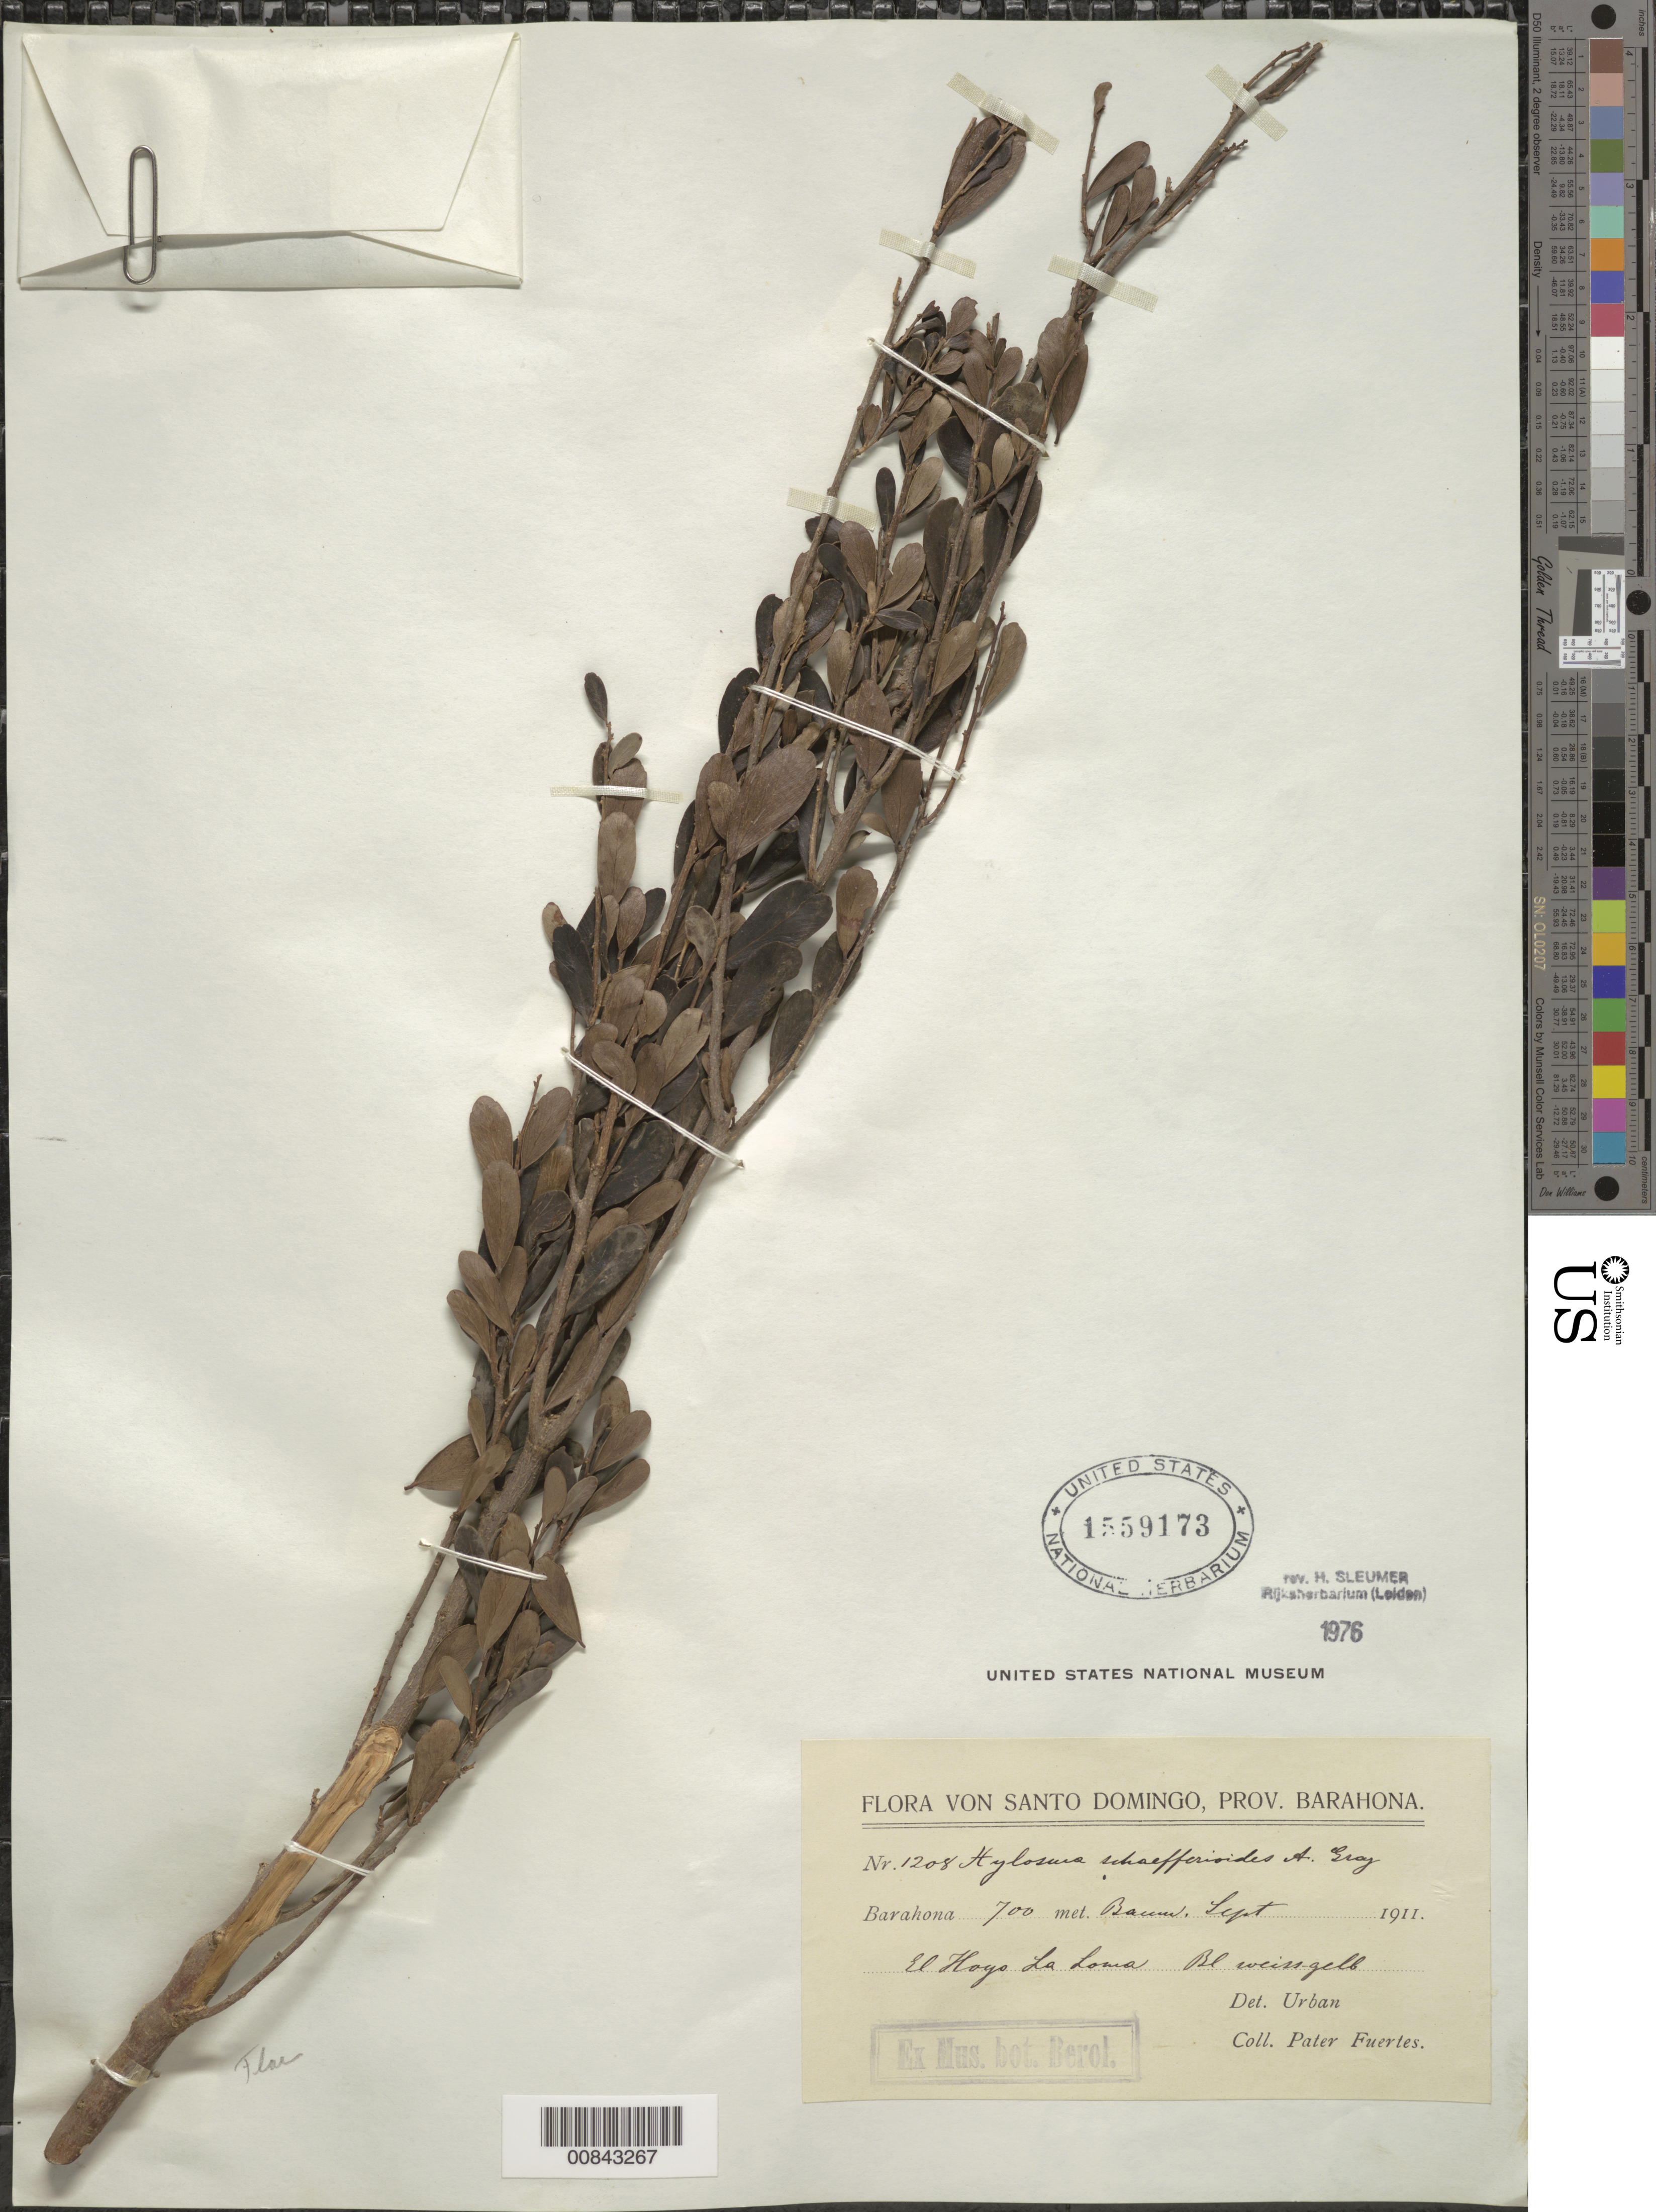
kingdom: Plantae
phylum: Tracheophyta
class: Magnoliopsida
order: Malpighiales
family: Salicaceae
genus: Xylosma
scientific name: Xylosma schaefferioides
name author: A. Gray ex Griseb.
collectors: E. L. Ekman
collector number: H 1208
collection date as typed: Sep 1911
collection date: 1911-09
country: Dominican Republic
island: Hispaniola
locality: Prov. Barahona.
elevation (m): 700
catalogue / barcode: US 1559173